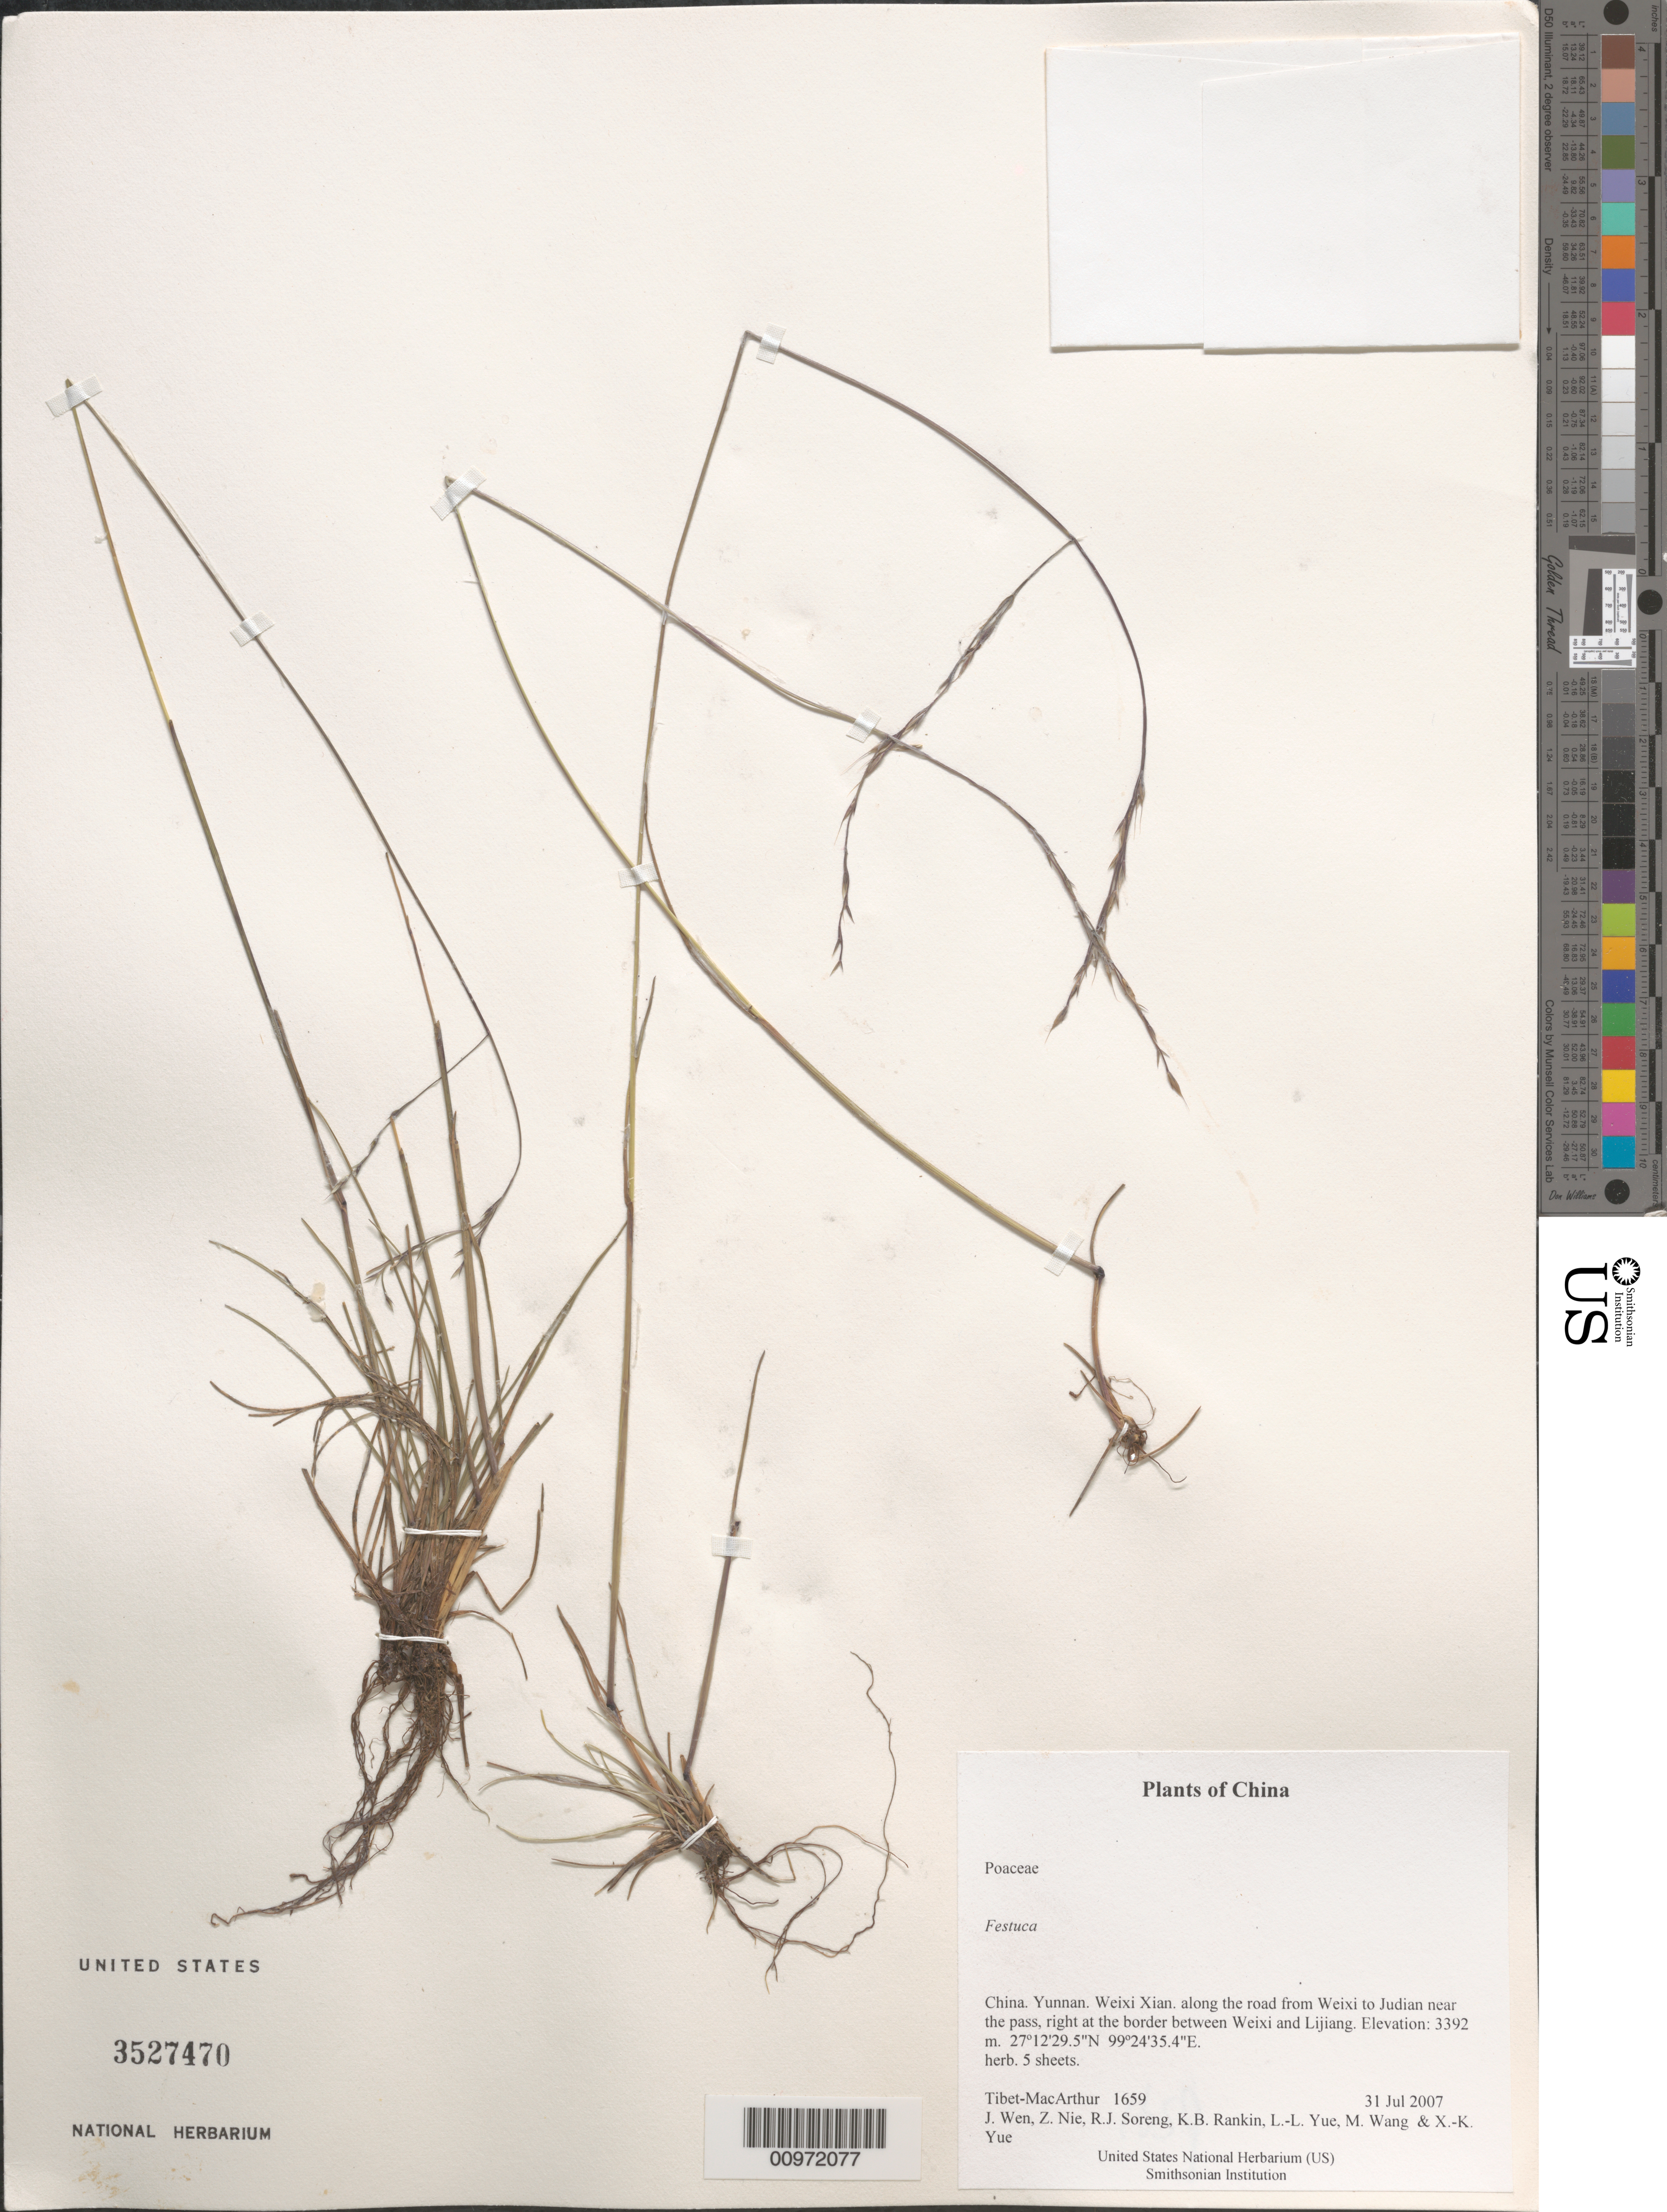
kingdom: Plantae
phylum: Tracheophyta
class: Liliopsida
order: Poales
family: Poaceae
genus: Festuca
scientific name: Festuca sp.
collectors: Tibet-MacArthur, J. Wen, Z. Nie, R. J. Soreng, K. Rankin, L. Yue, M. Wang & X. Yue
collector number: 1659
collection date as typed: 31 Jul 2007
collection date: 2007-07-31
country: China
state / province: Yunnan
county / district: Weixi Xian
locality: along the road from Weixi to Judian near the pass, right at the border between Weixi and Lijiang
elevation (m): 3392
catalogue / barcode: US 3527470